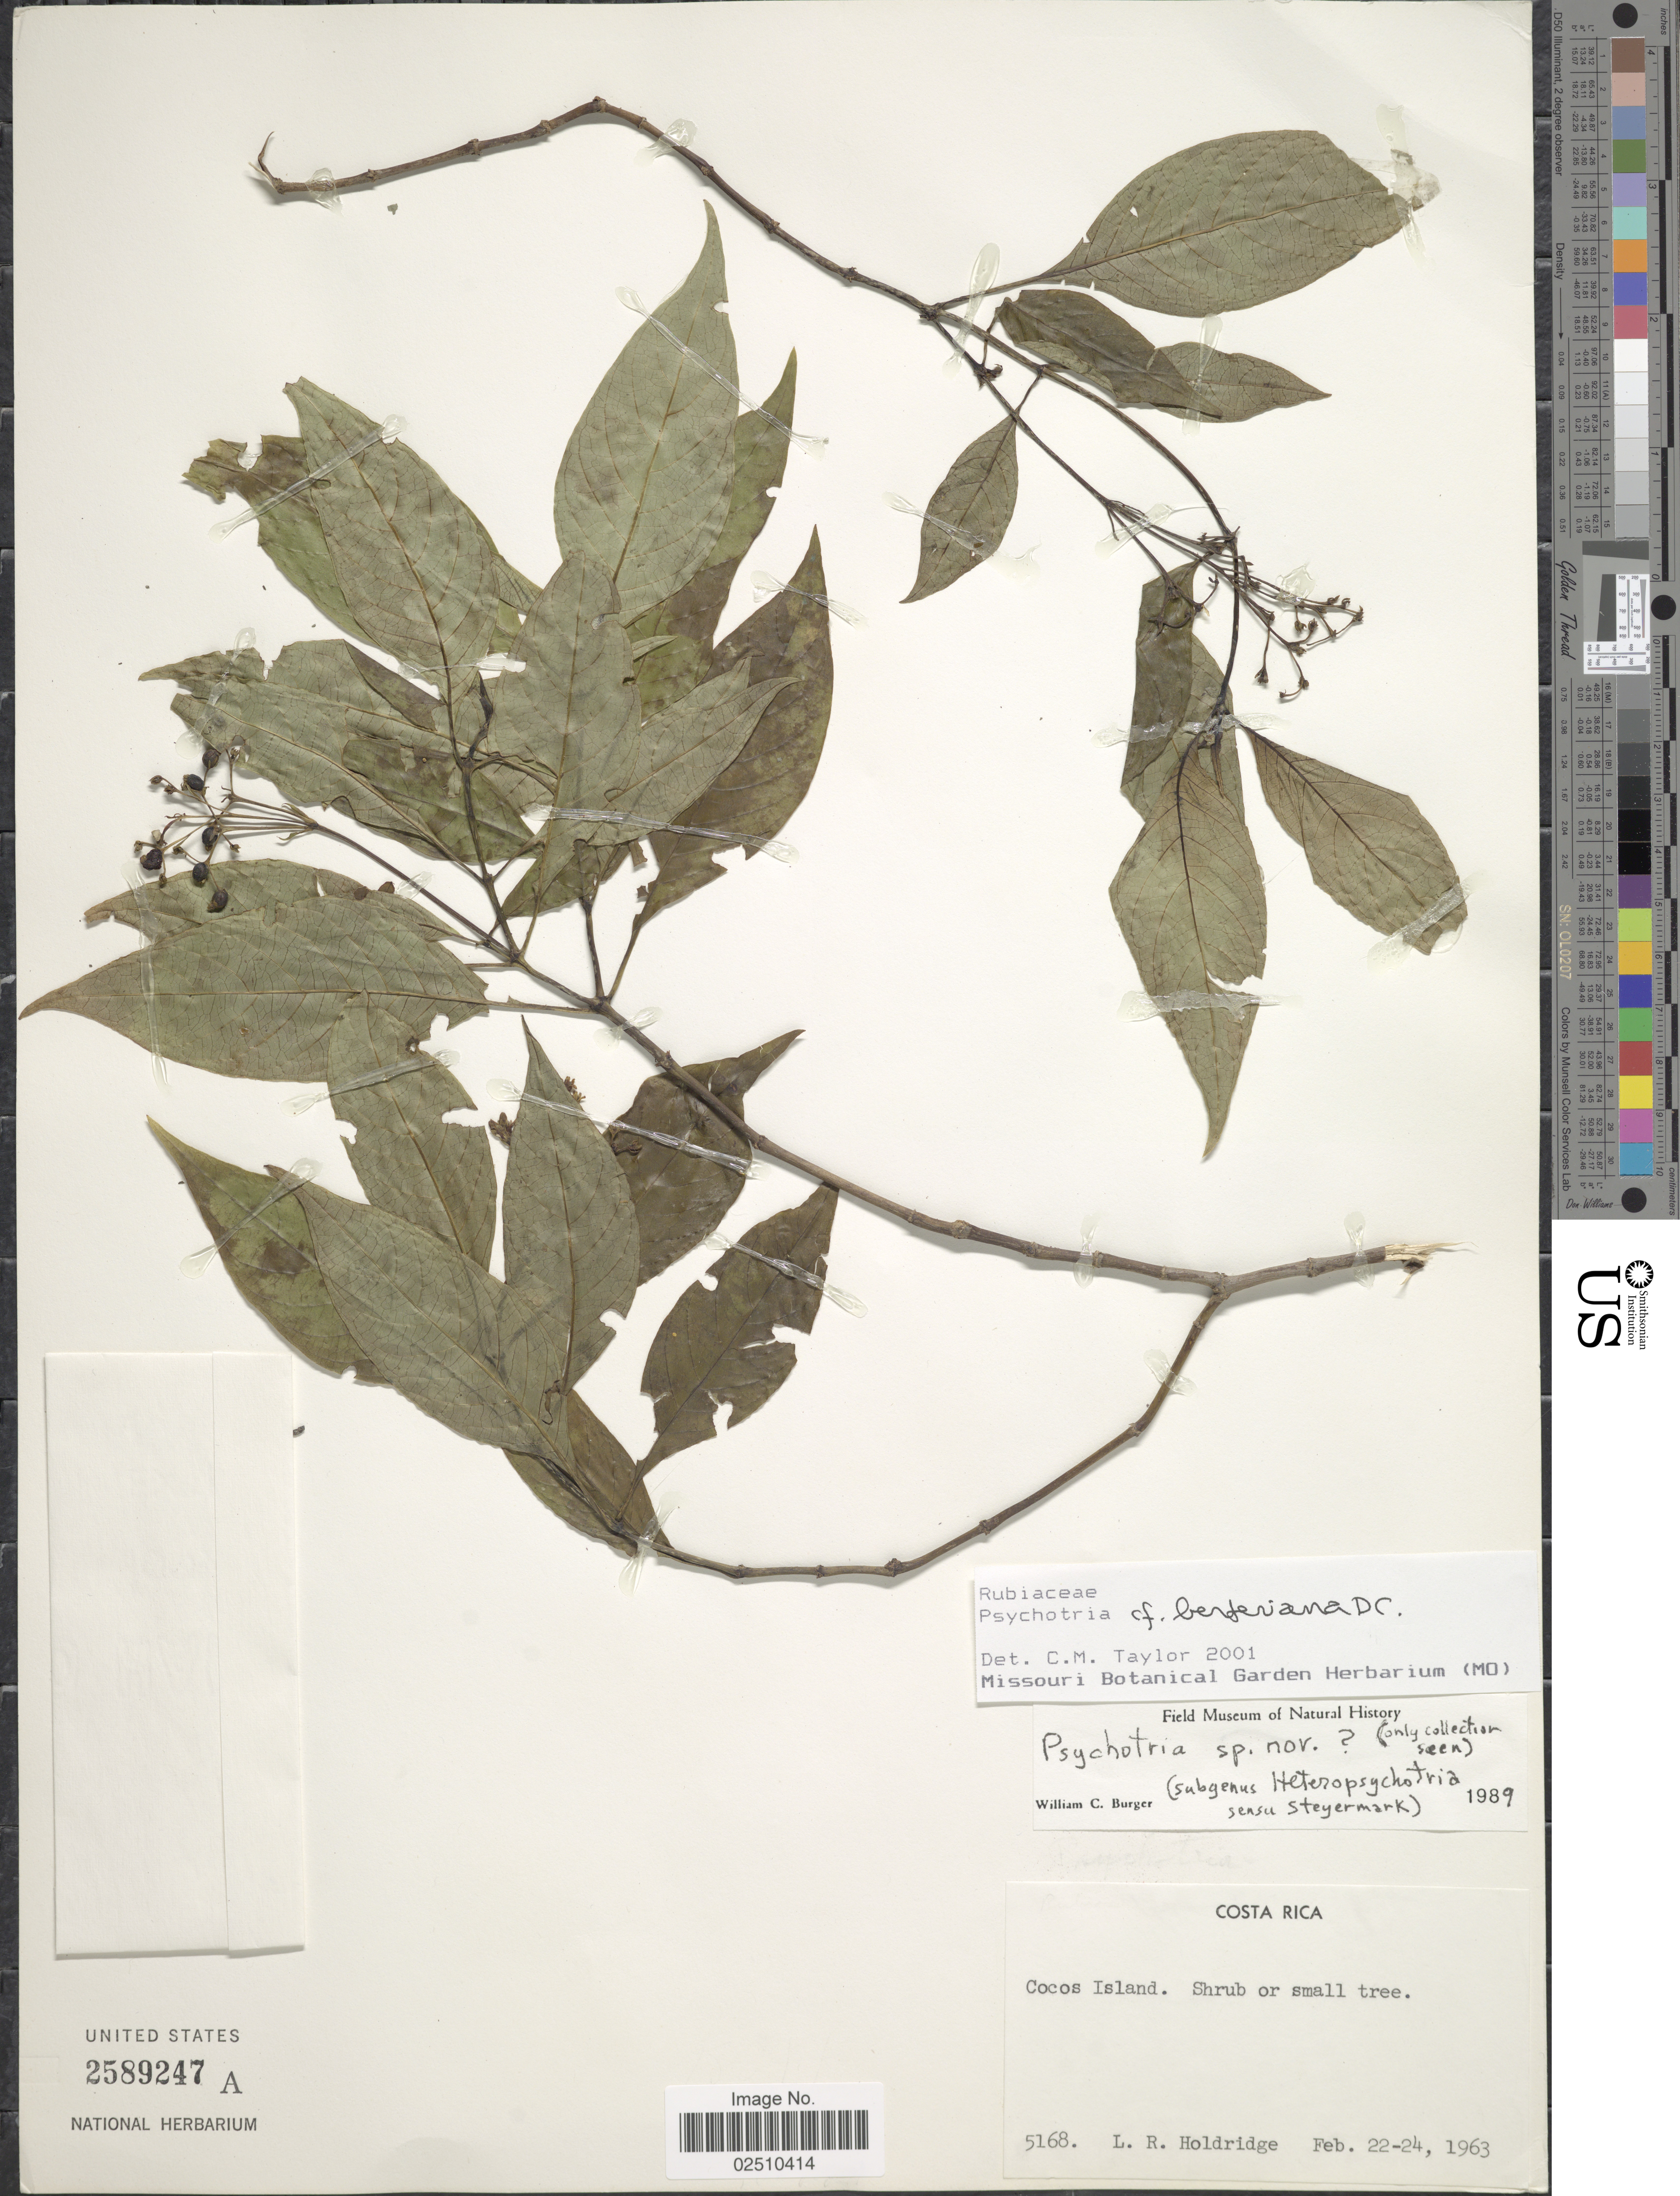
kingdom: Plantae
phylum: Tracheophyta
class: Magnoliopsida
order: Gentianales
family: Rubiaceae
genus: Psychotria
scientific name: Psychotria berteroana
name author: DC.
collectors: L. Holdridge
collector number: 5168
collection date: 1963-02-22/1963-02-24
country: Costa Rica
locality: Cocos Island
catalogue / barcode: US 2589247